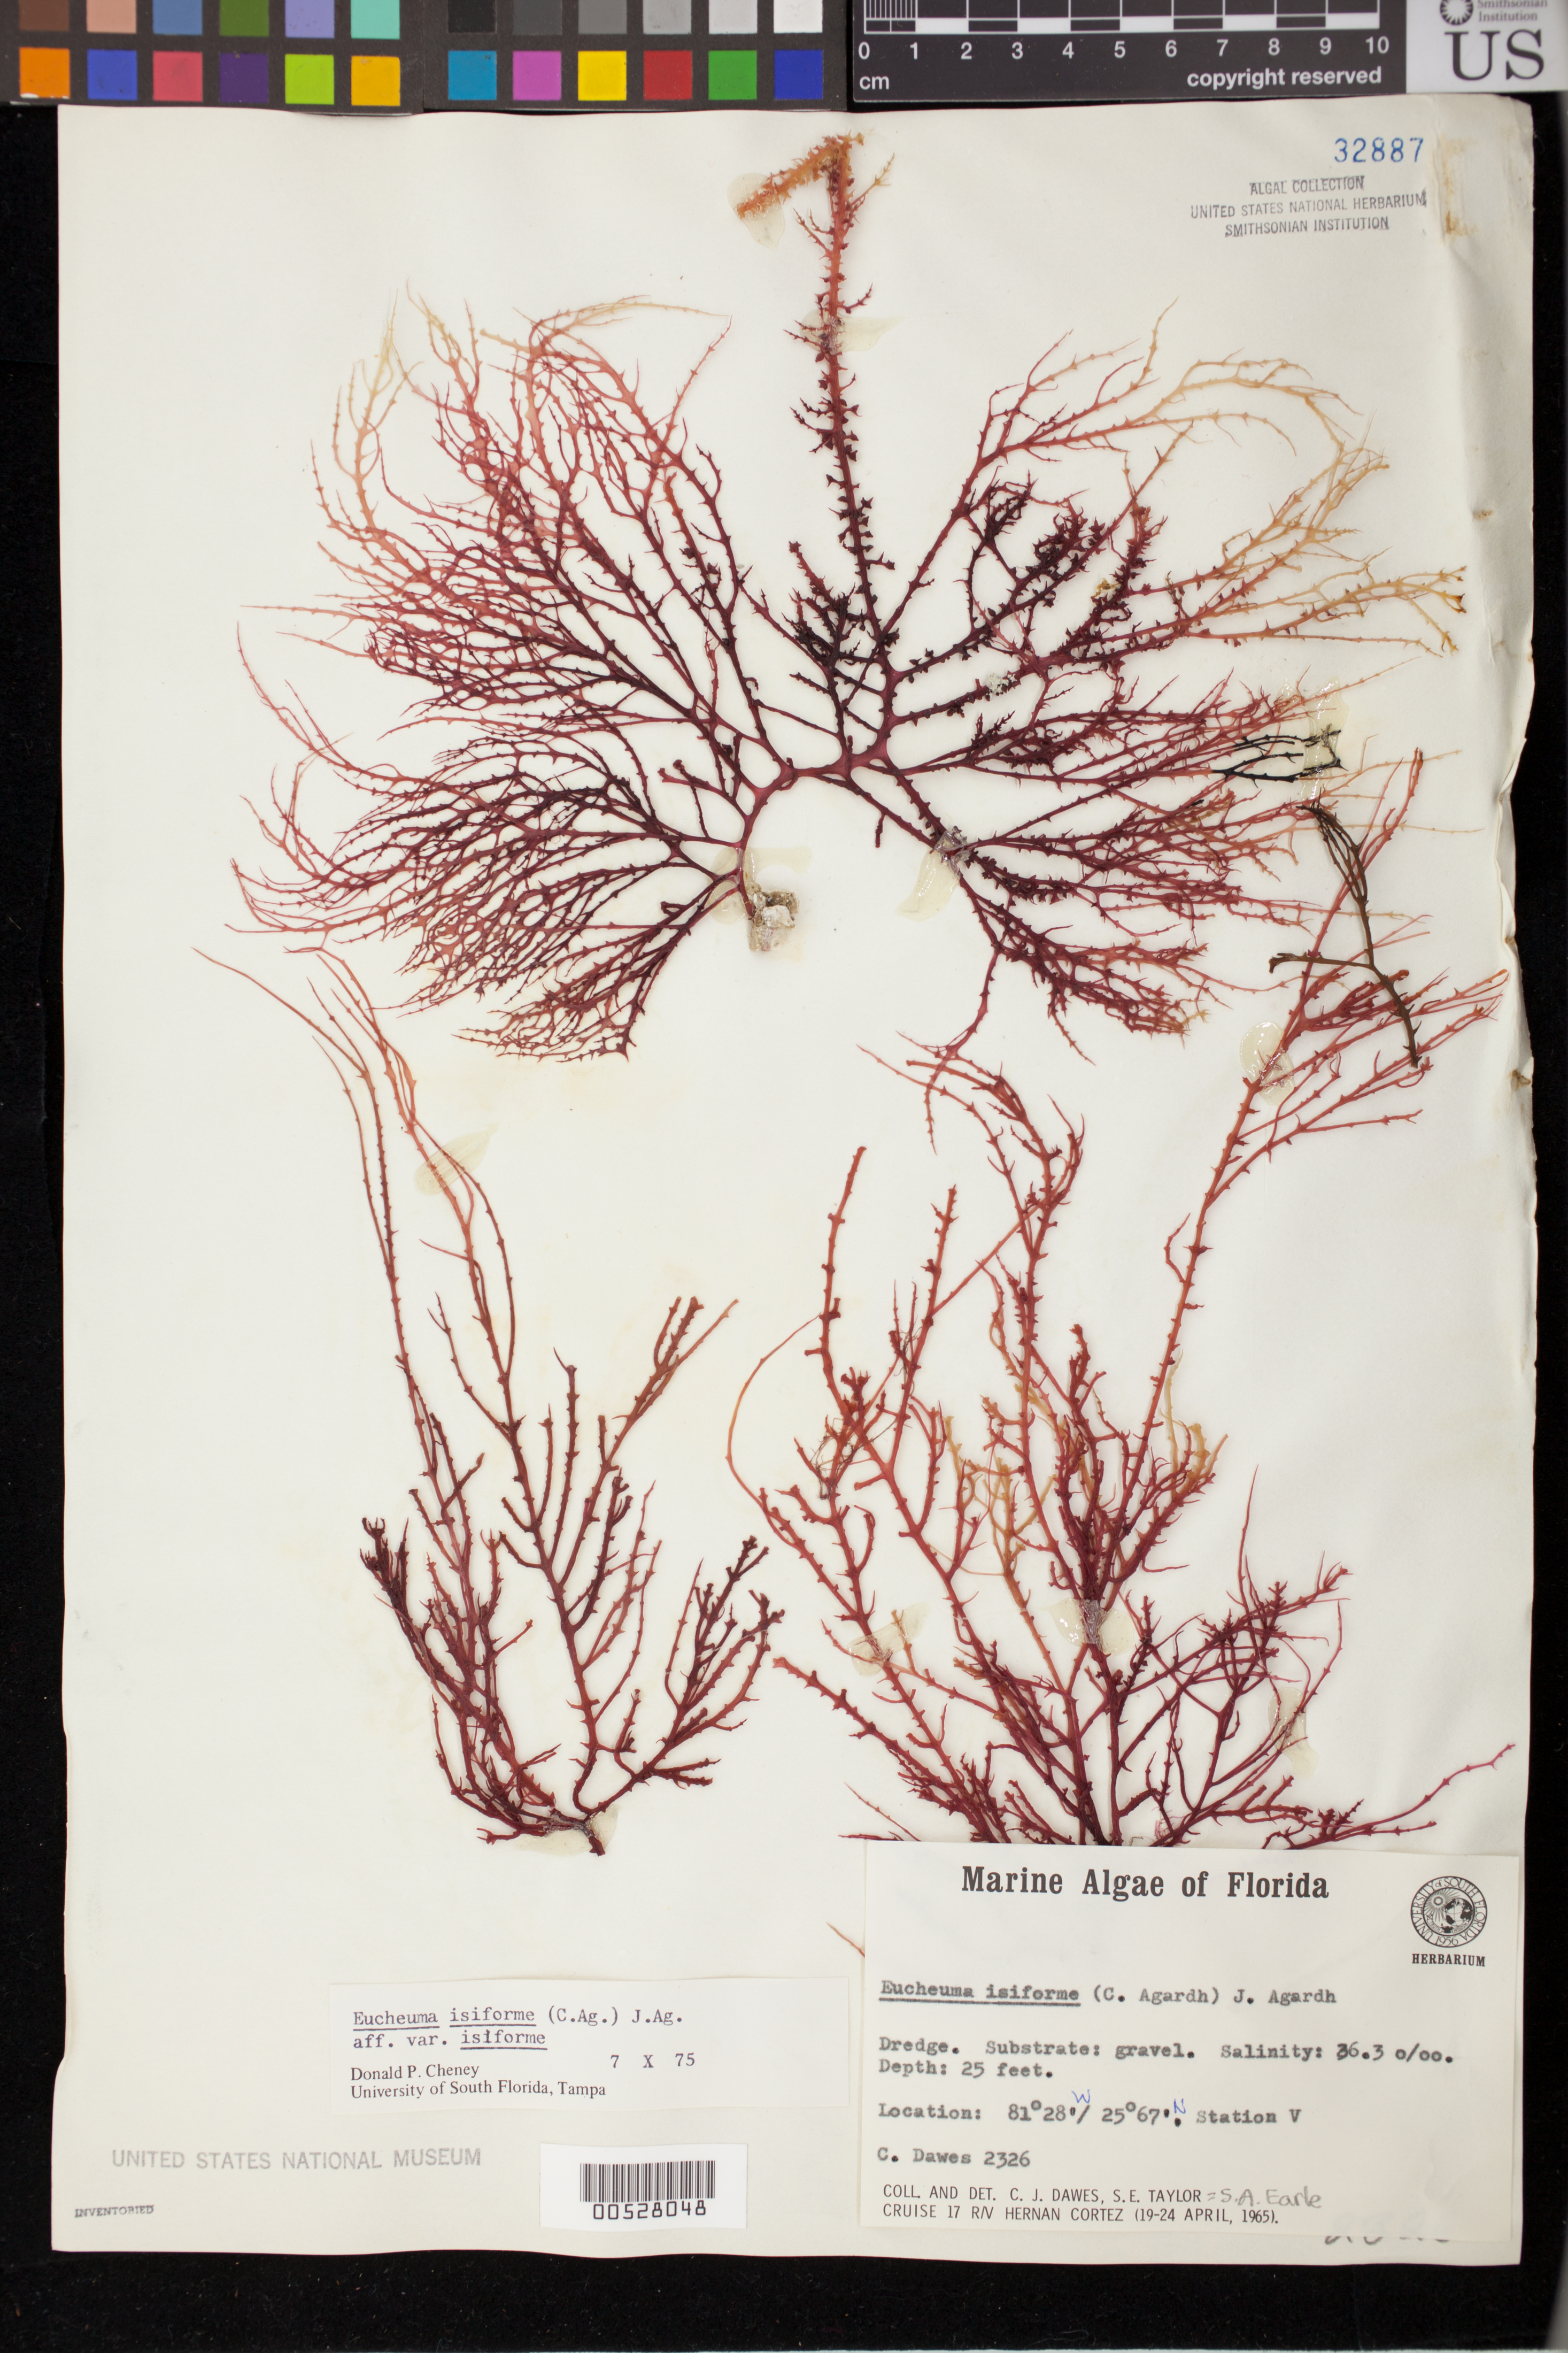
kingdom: Plantae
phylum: Rhodophyta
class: Florideophyceae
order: Gigartinales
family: Solieriaceae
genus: Eucheumatopsis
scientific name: Eucheumatopsis isiformis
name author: (C. Agardh) M.L. Núñez-Resendiz et al.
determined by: Algae name updating Project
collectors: C. Dawes & S. A. Earle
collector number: Cjd 2326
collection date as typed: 19 Apr 1965 TO 24 Apr 1965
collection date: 1965-04-19/1965-04-24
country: United States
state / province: Florida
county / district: Monroe County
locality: Off Pavilion Key [off southwest Florida mainland]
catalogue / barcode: US 32887